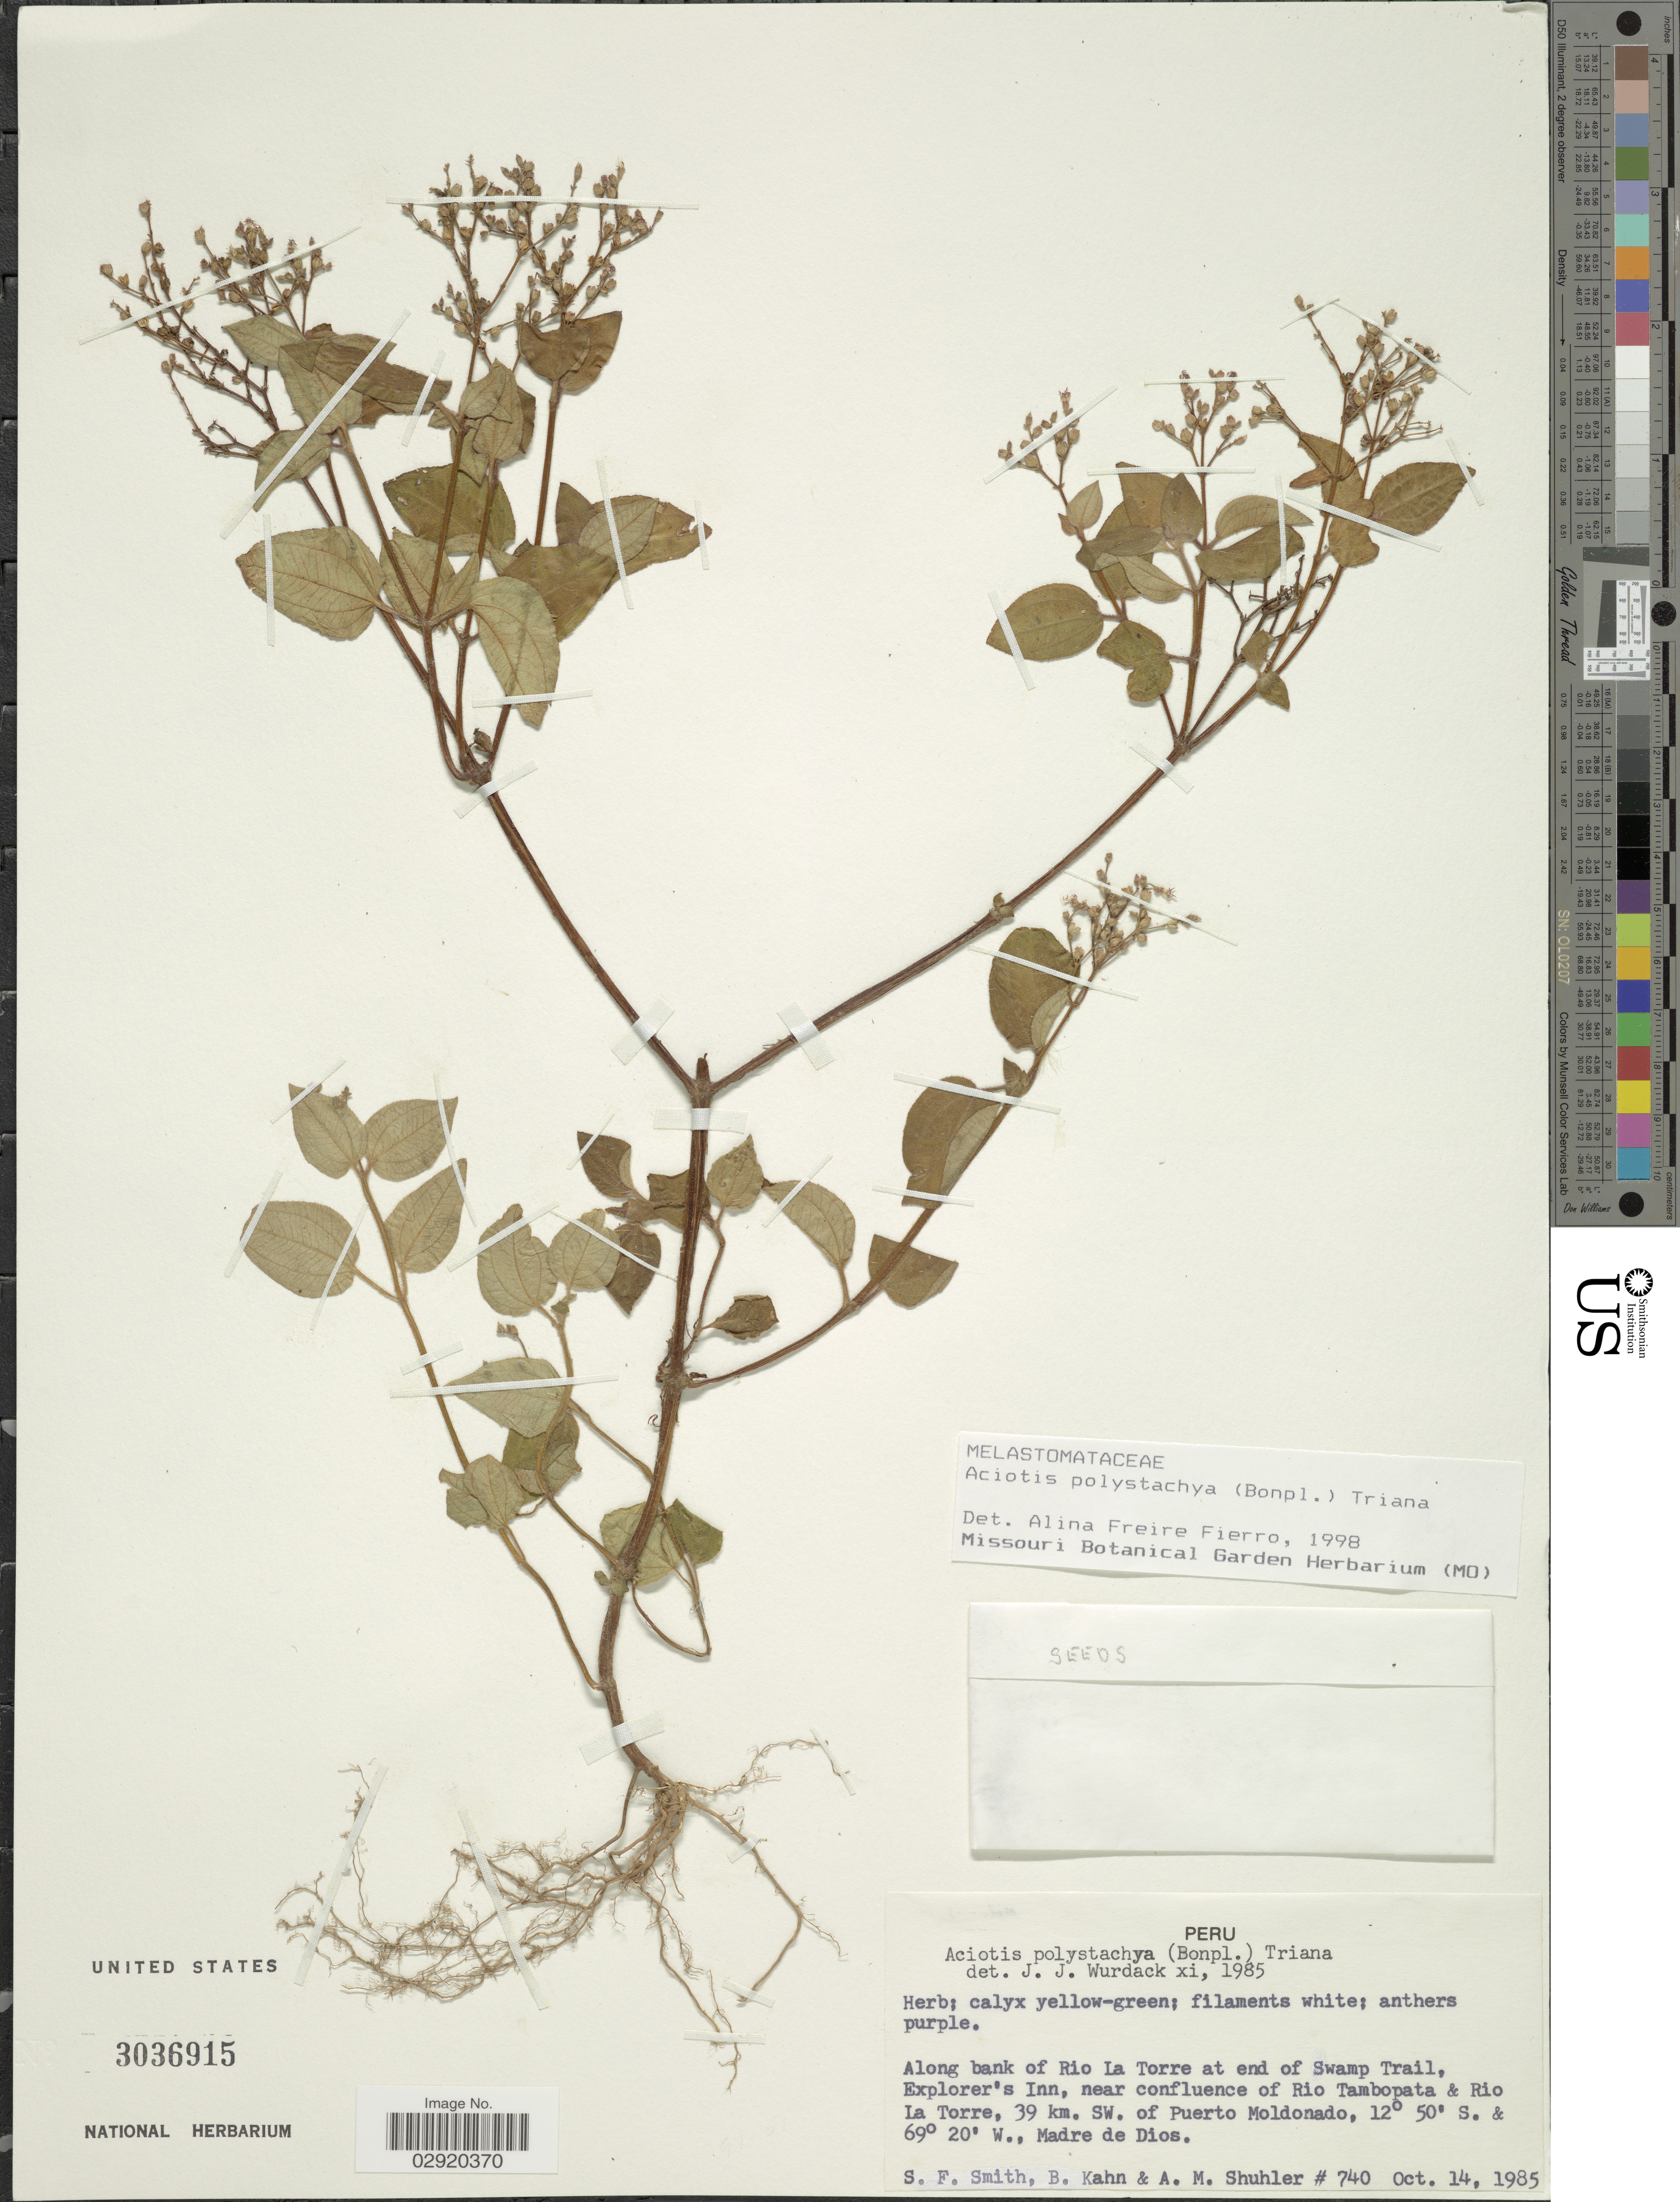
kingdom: Plantae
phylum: Tracheophyta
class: Magnoliopsida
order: Myrtales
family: Melastomataceae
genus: Aciotis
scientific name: Aciotis polystachya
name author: (Bonpl.) Triana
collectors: S.F. Smith, B. Kahn & A. Shuhler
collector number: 740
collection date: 1985-10-14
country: Peru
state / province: Madre de Dios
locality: Along bank of Rio La Torre at end of Swamp Trail, Explorer's Inn, near confluence of Rio Tambopata & Rio La Torre, 39 km. SW. of Puerto Moldonado.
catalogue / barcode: US 3036915